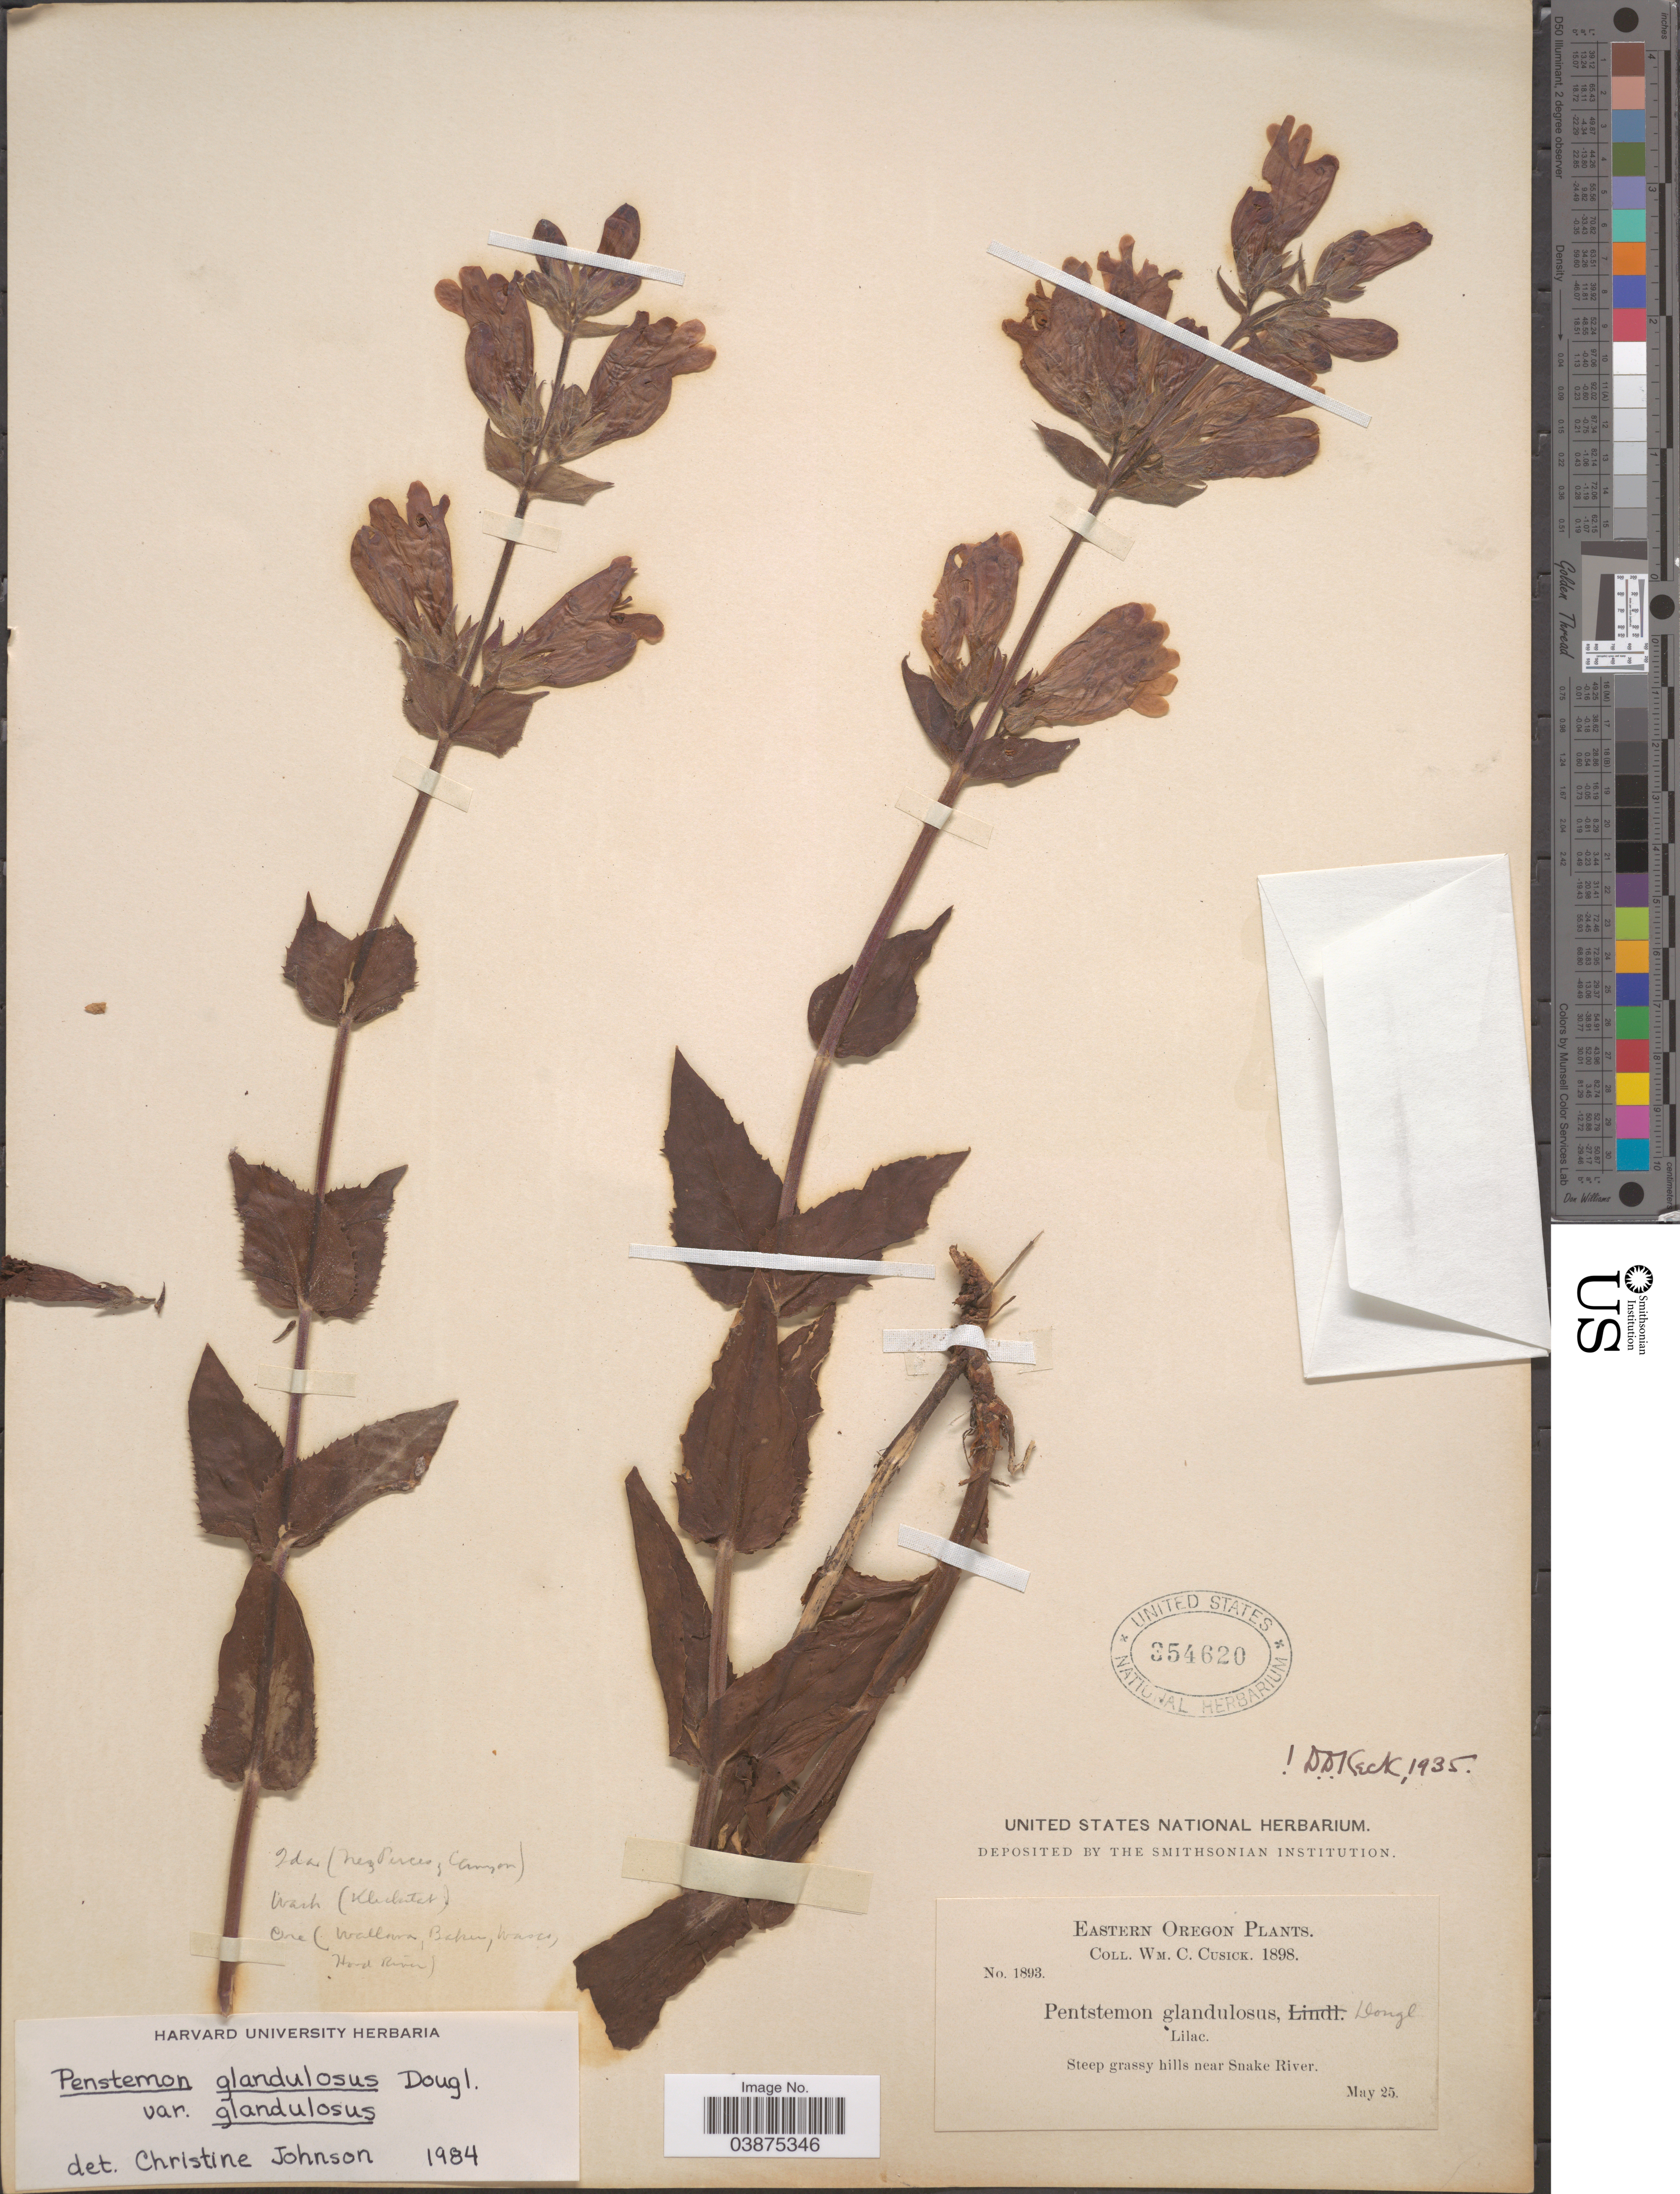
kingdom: Plantae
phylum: Tracheophyta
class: Magnoliopsida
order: Lamiales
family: Plantaginaceae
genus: Penstemon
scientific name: Penstemon glandulosus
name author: Douglas ex Lindl.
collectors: W. C. Cusick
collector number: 1893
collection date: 1898-05-25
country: United States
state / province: Oregon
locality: Eastern Oregon. Steep grassy hills near Snake River.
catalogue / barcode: US 354620